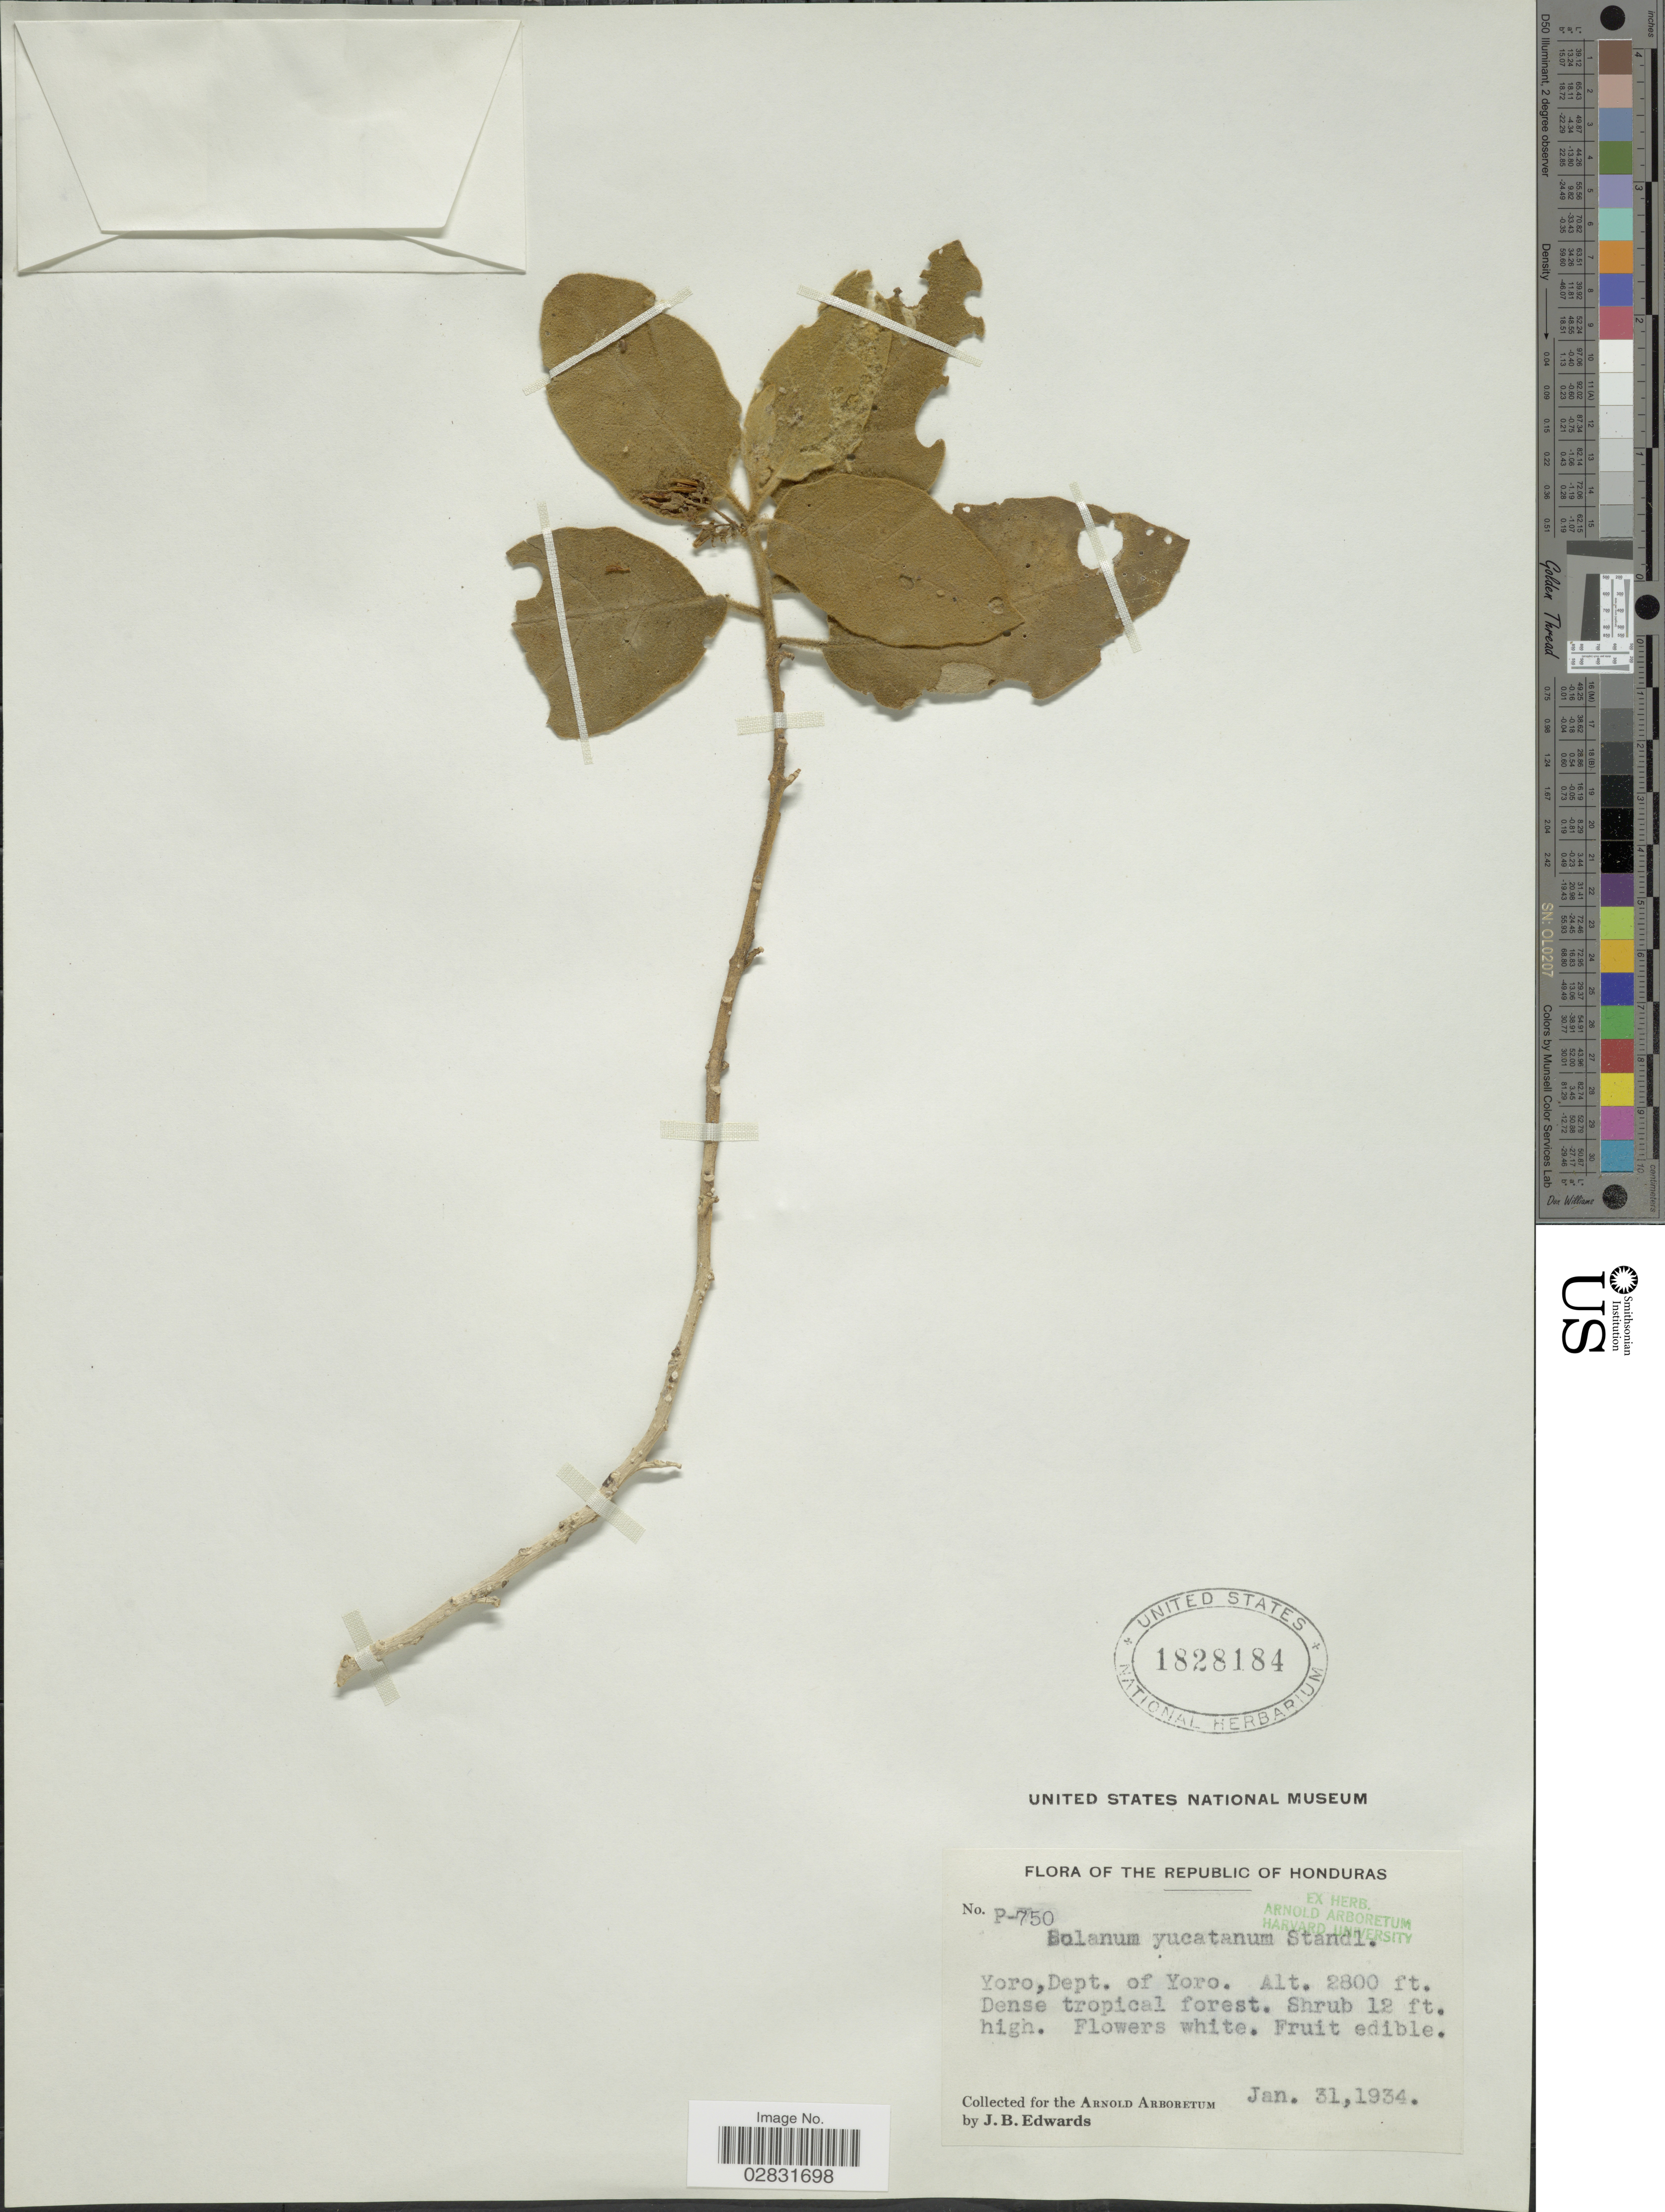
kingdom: Plantae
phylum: Tracheophyta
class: Magnoliopsida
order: Solanales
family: Solanaceae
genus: Solanum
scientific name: Solanum yucatanum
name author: Standl.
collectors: J. B. Edwards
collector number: P-750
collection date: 1934-01-31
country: Honduras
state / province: Yoro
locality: Dept. of Yoro.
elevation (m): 853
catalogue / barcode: US 1828184